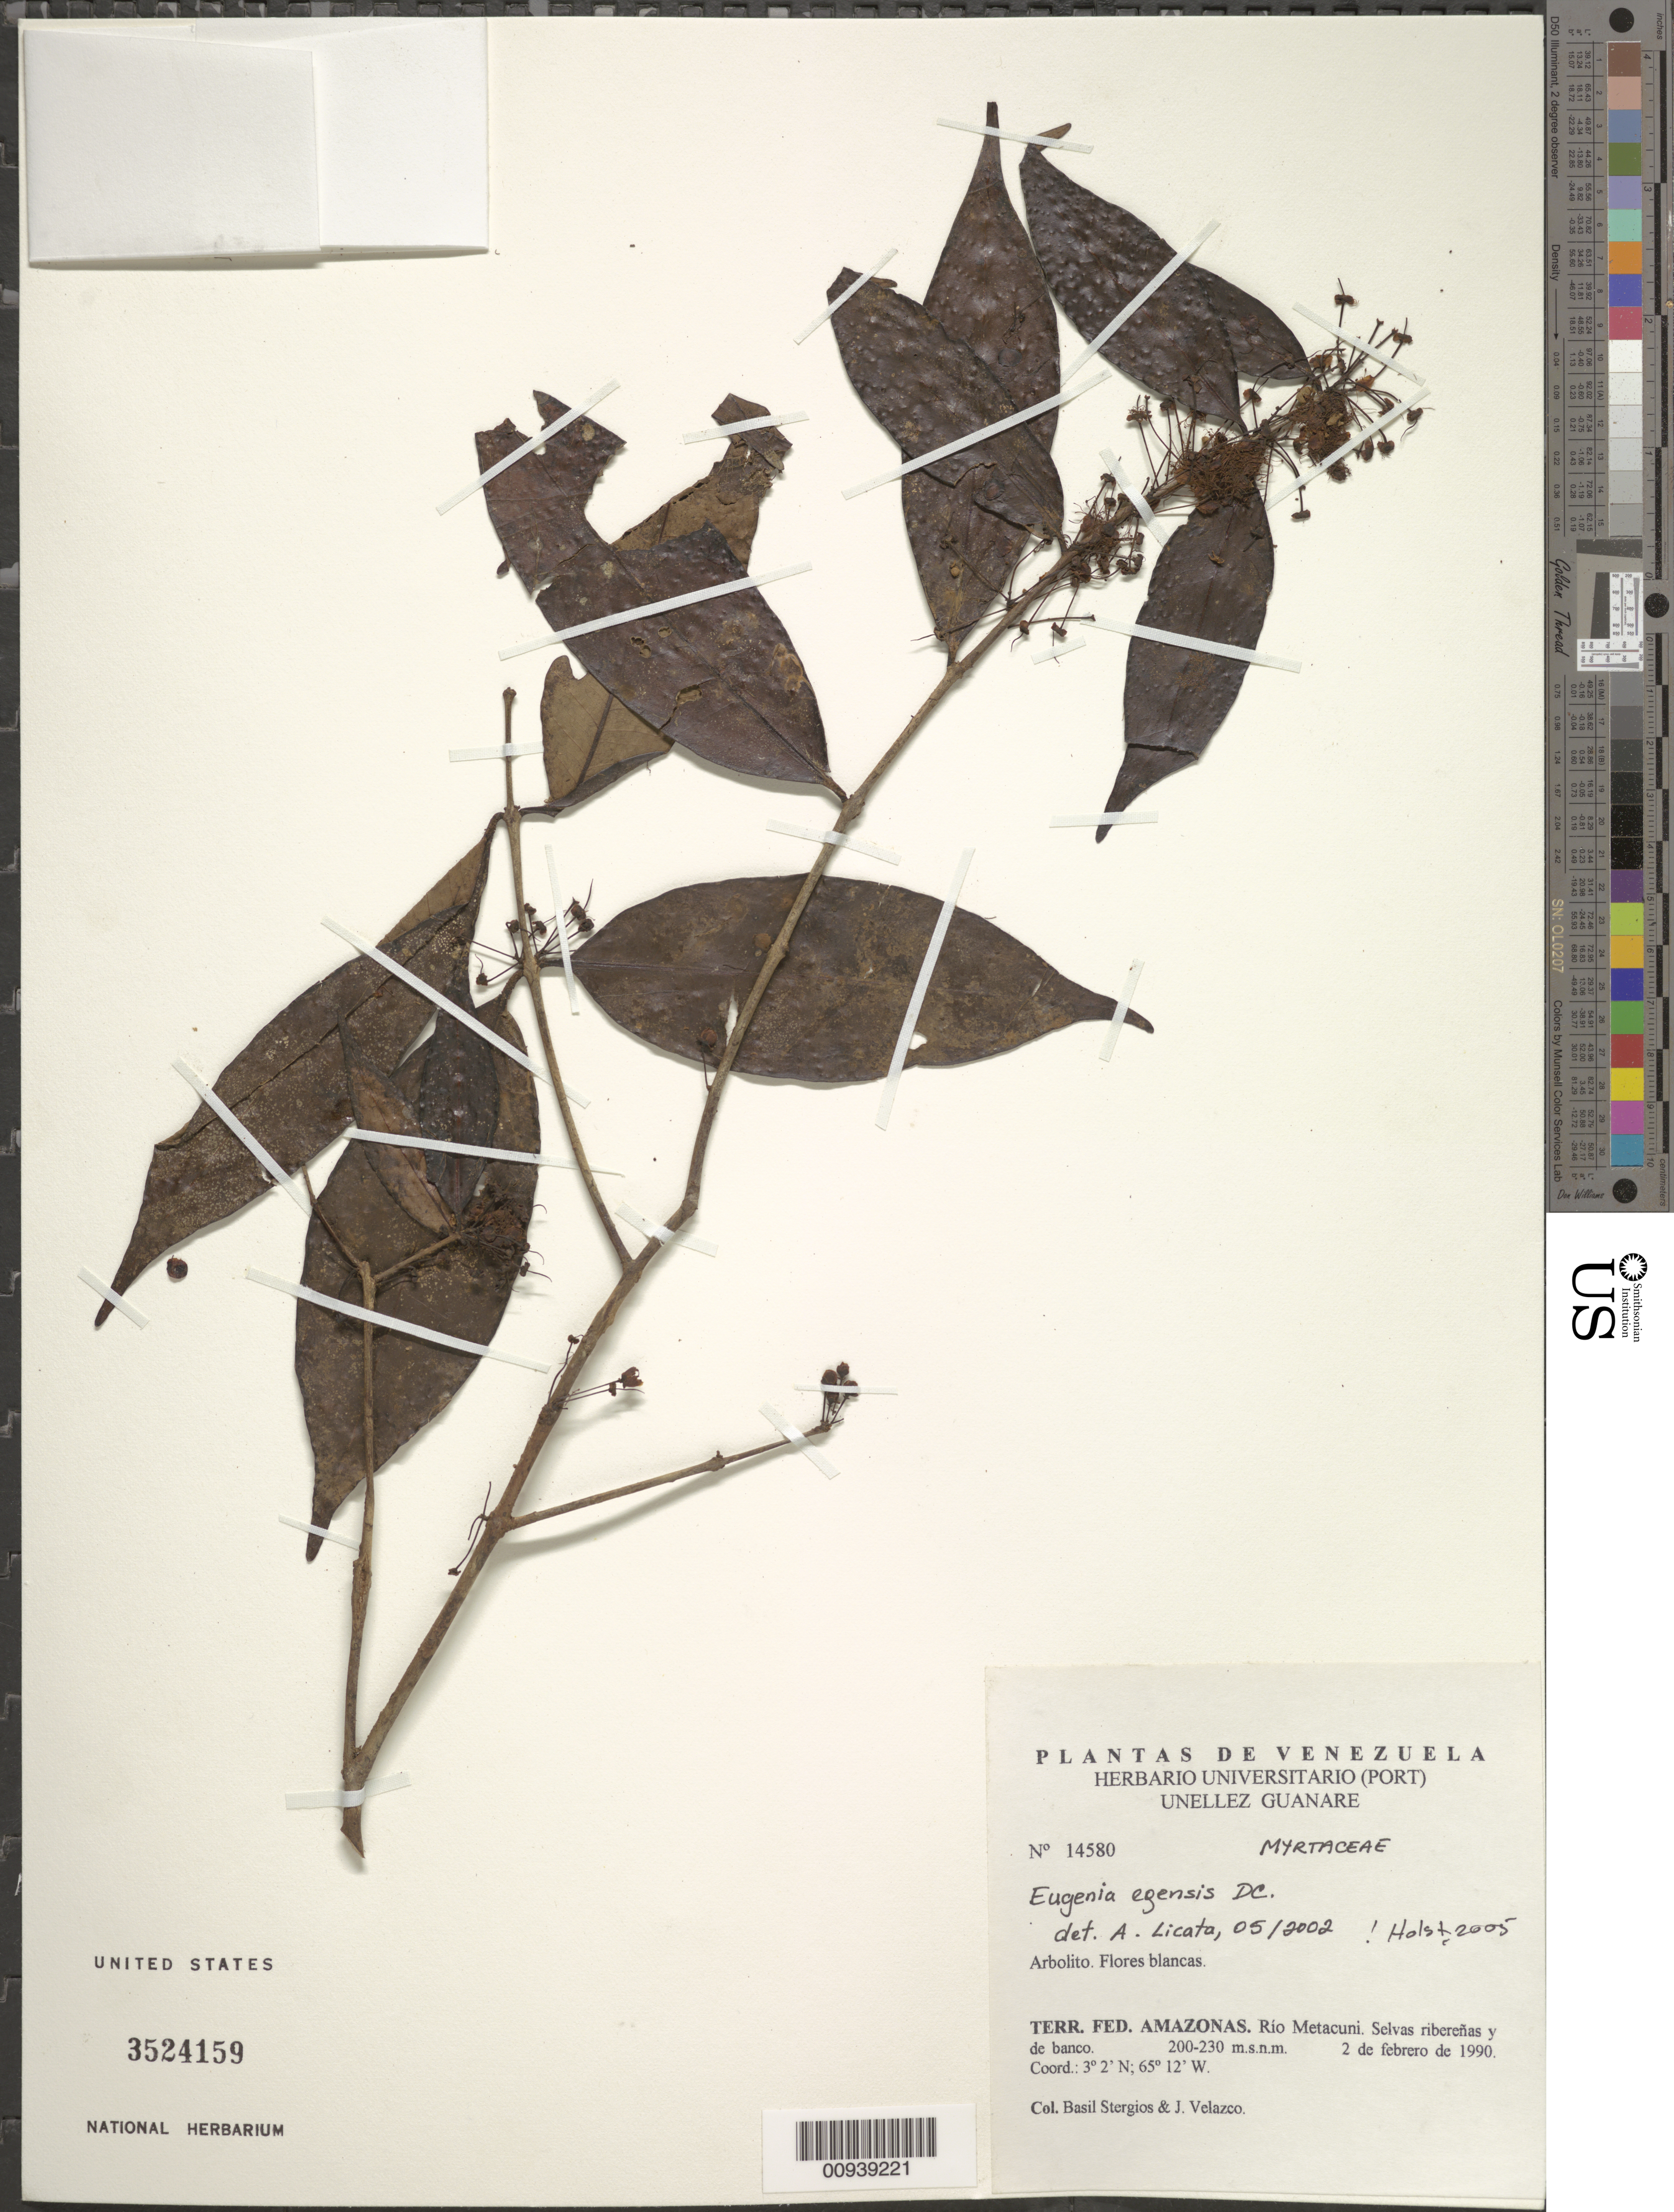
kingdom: Plantae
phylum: Tracheophyta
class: Magnoliopsida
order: Myrtales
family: Myrtaceae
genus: Eugenia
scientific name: Eugenia egensis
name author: DC.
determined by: Holst, Bruce K.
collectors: B. G. Stergios & J. Velazco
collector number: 14580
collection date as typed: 2-Feb-90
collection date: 1990-02-02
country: Venezuela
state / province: Amazonas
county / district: Alto Orinoco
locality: Río Metacuni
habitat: Selvas riberenas y de banco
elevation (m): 200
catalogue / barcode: US 3524159